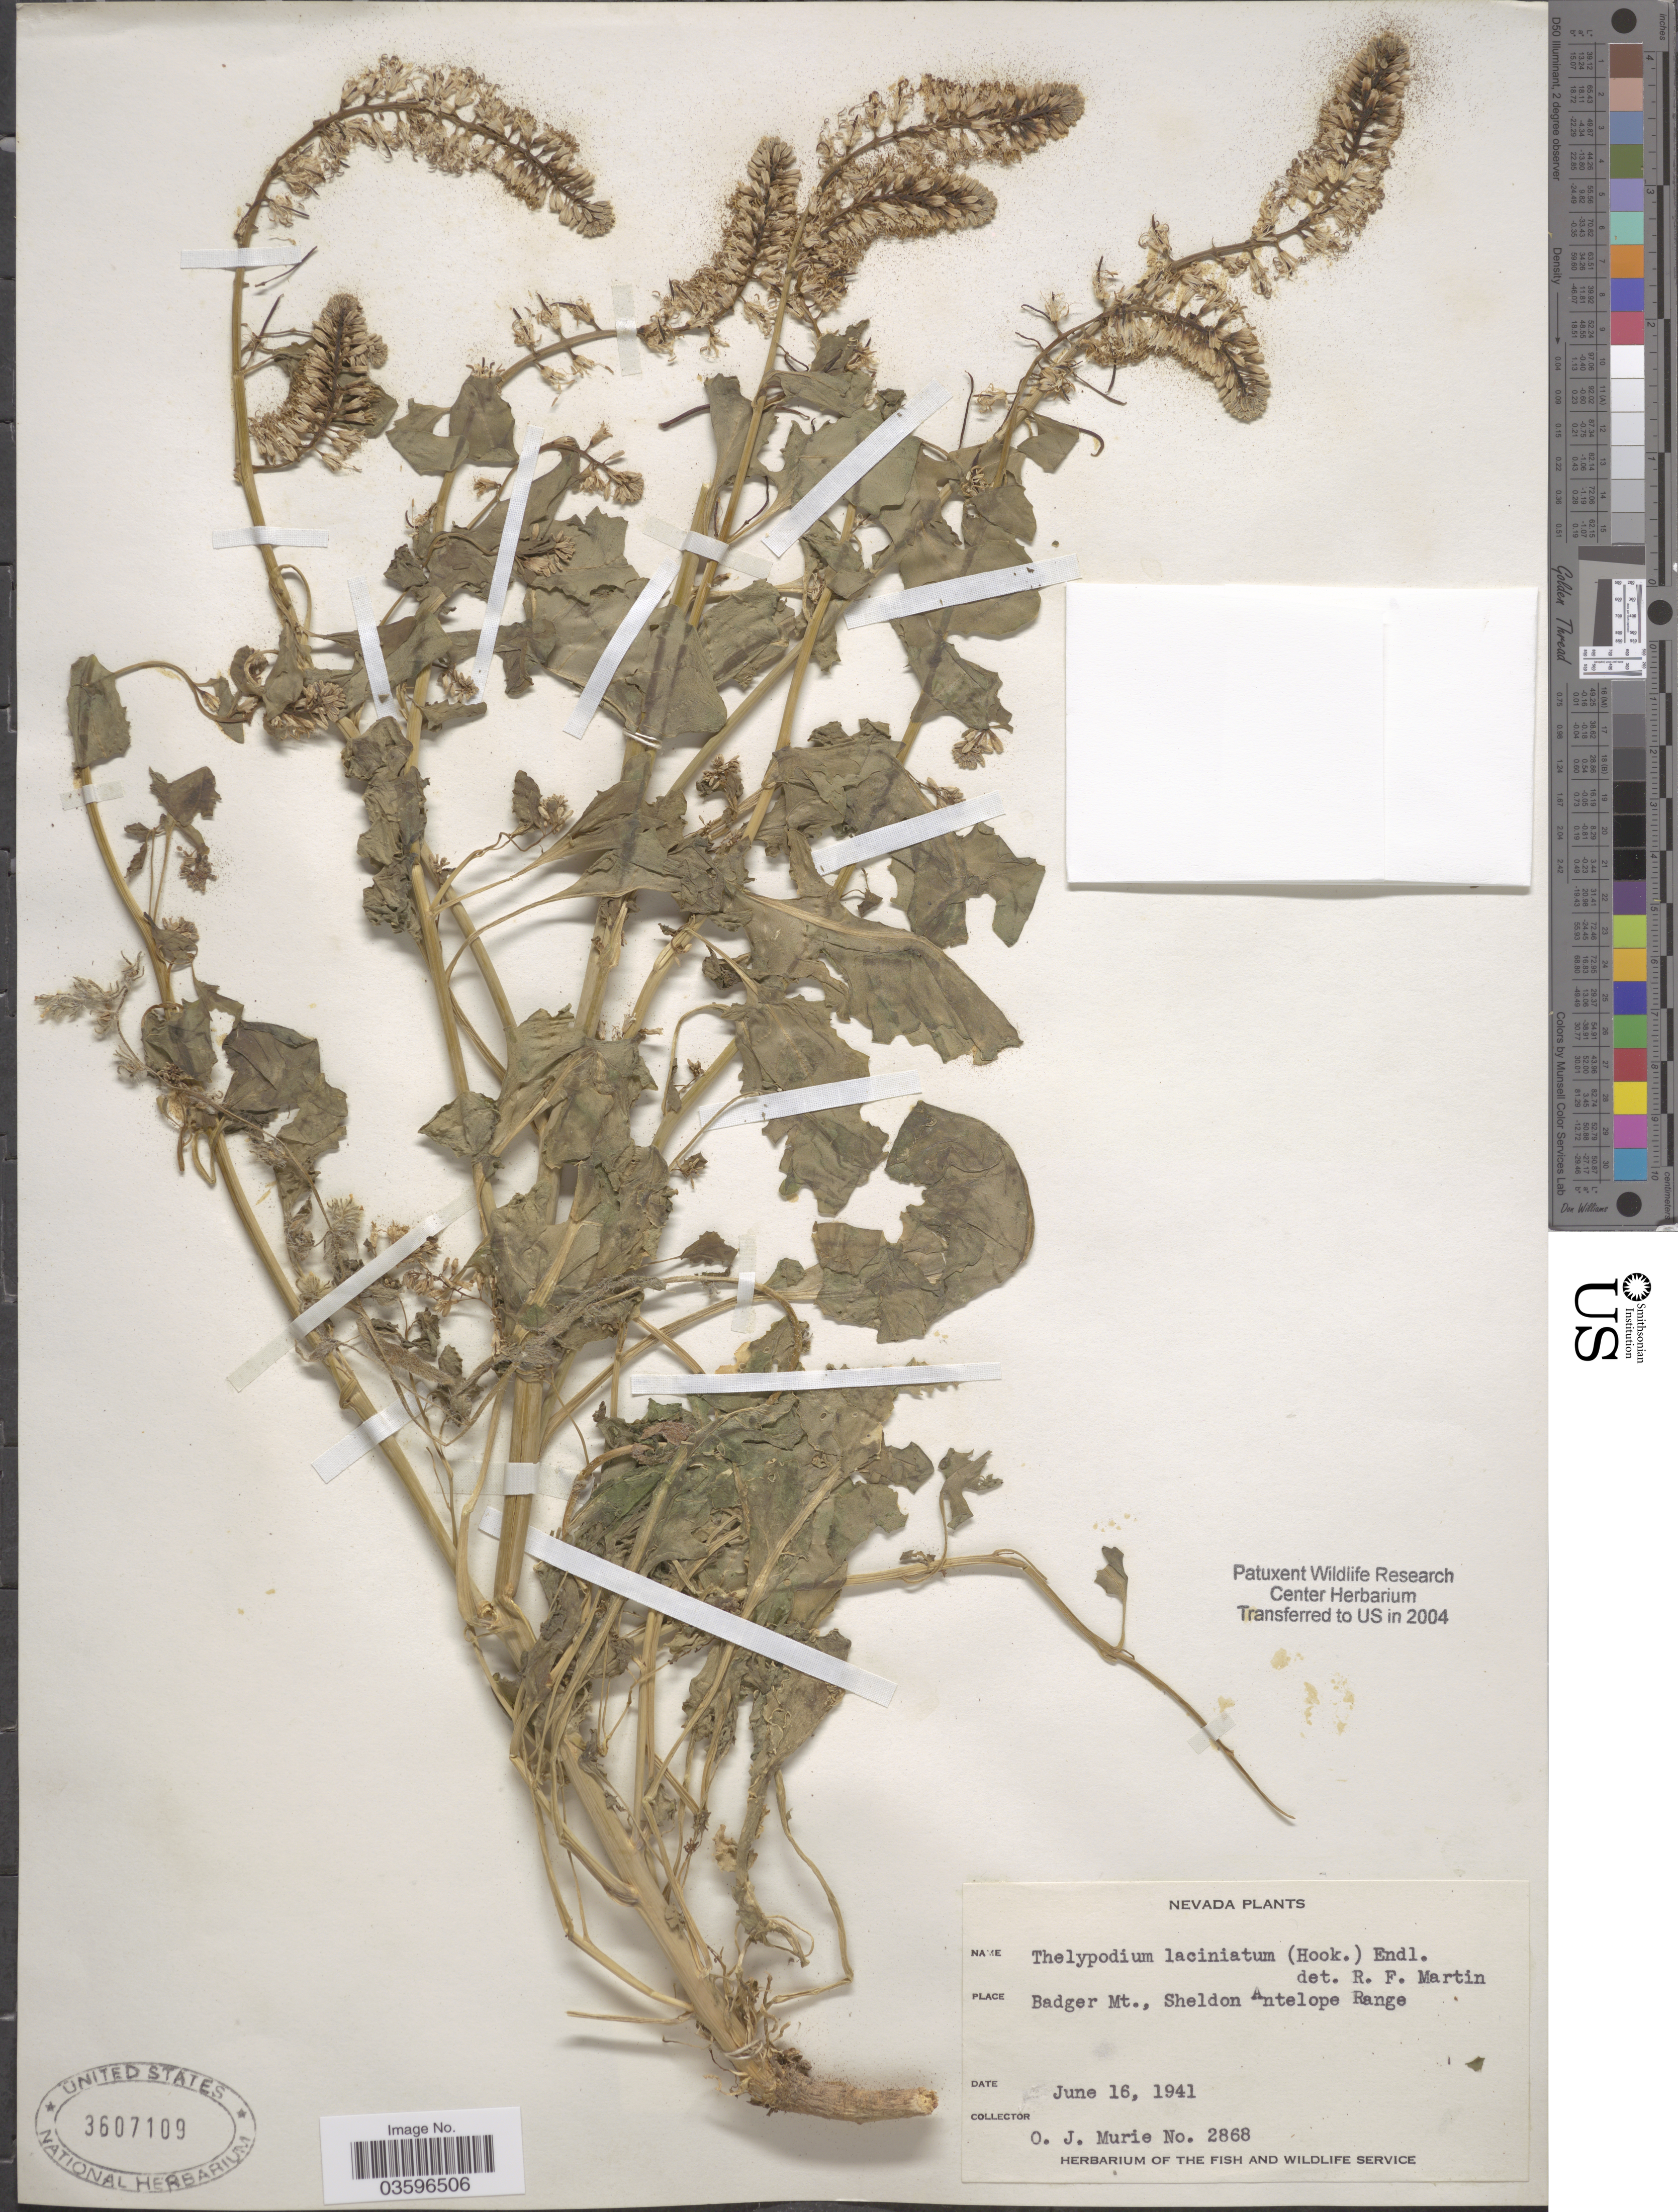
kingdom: Plantae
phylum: Tracheophyta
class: Magnoliopsida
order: Brassicales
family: Brassicaceae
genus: Thelypodium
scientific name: Thelypodium laciniatum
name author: (Hook.) Endl.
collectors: O. Murie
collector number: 2868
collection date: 1941-06-16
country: United States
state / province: Nevada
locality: Badger Mt., Sheldon Antelope Range.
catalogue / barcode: US 3607109